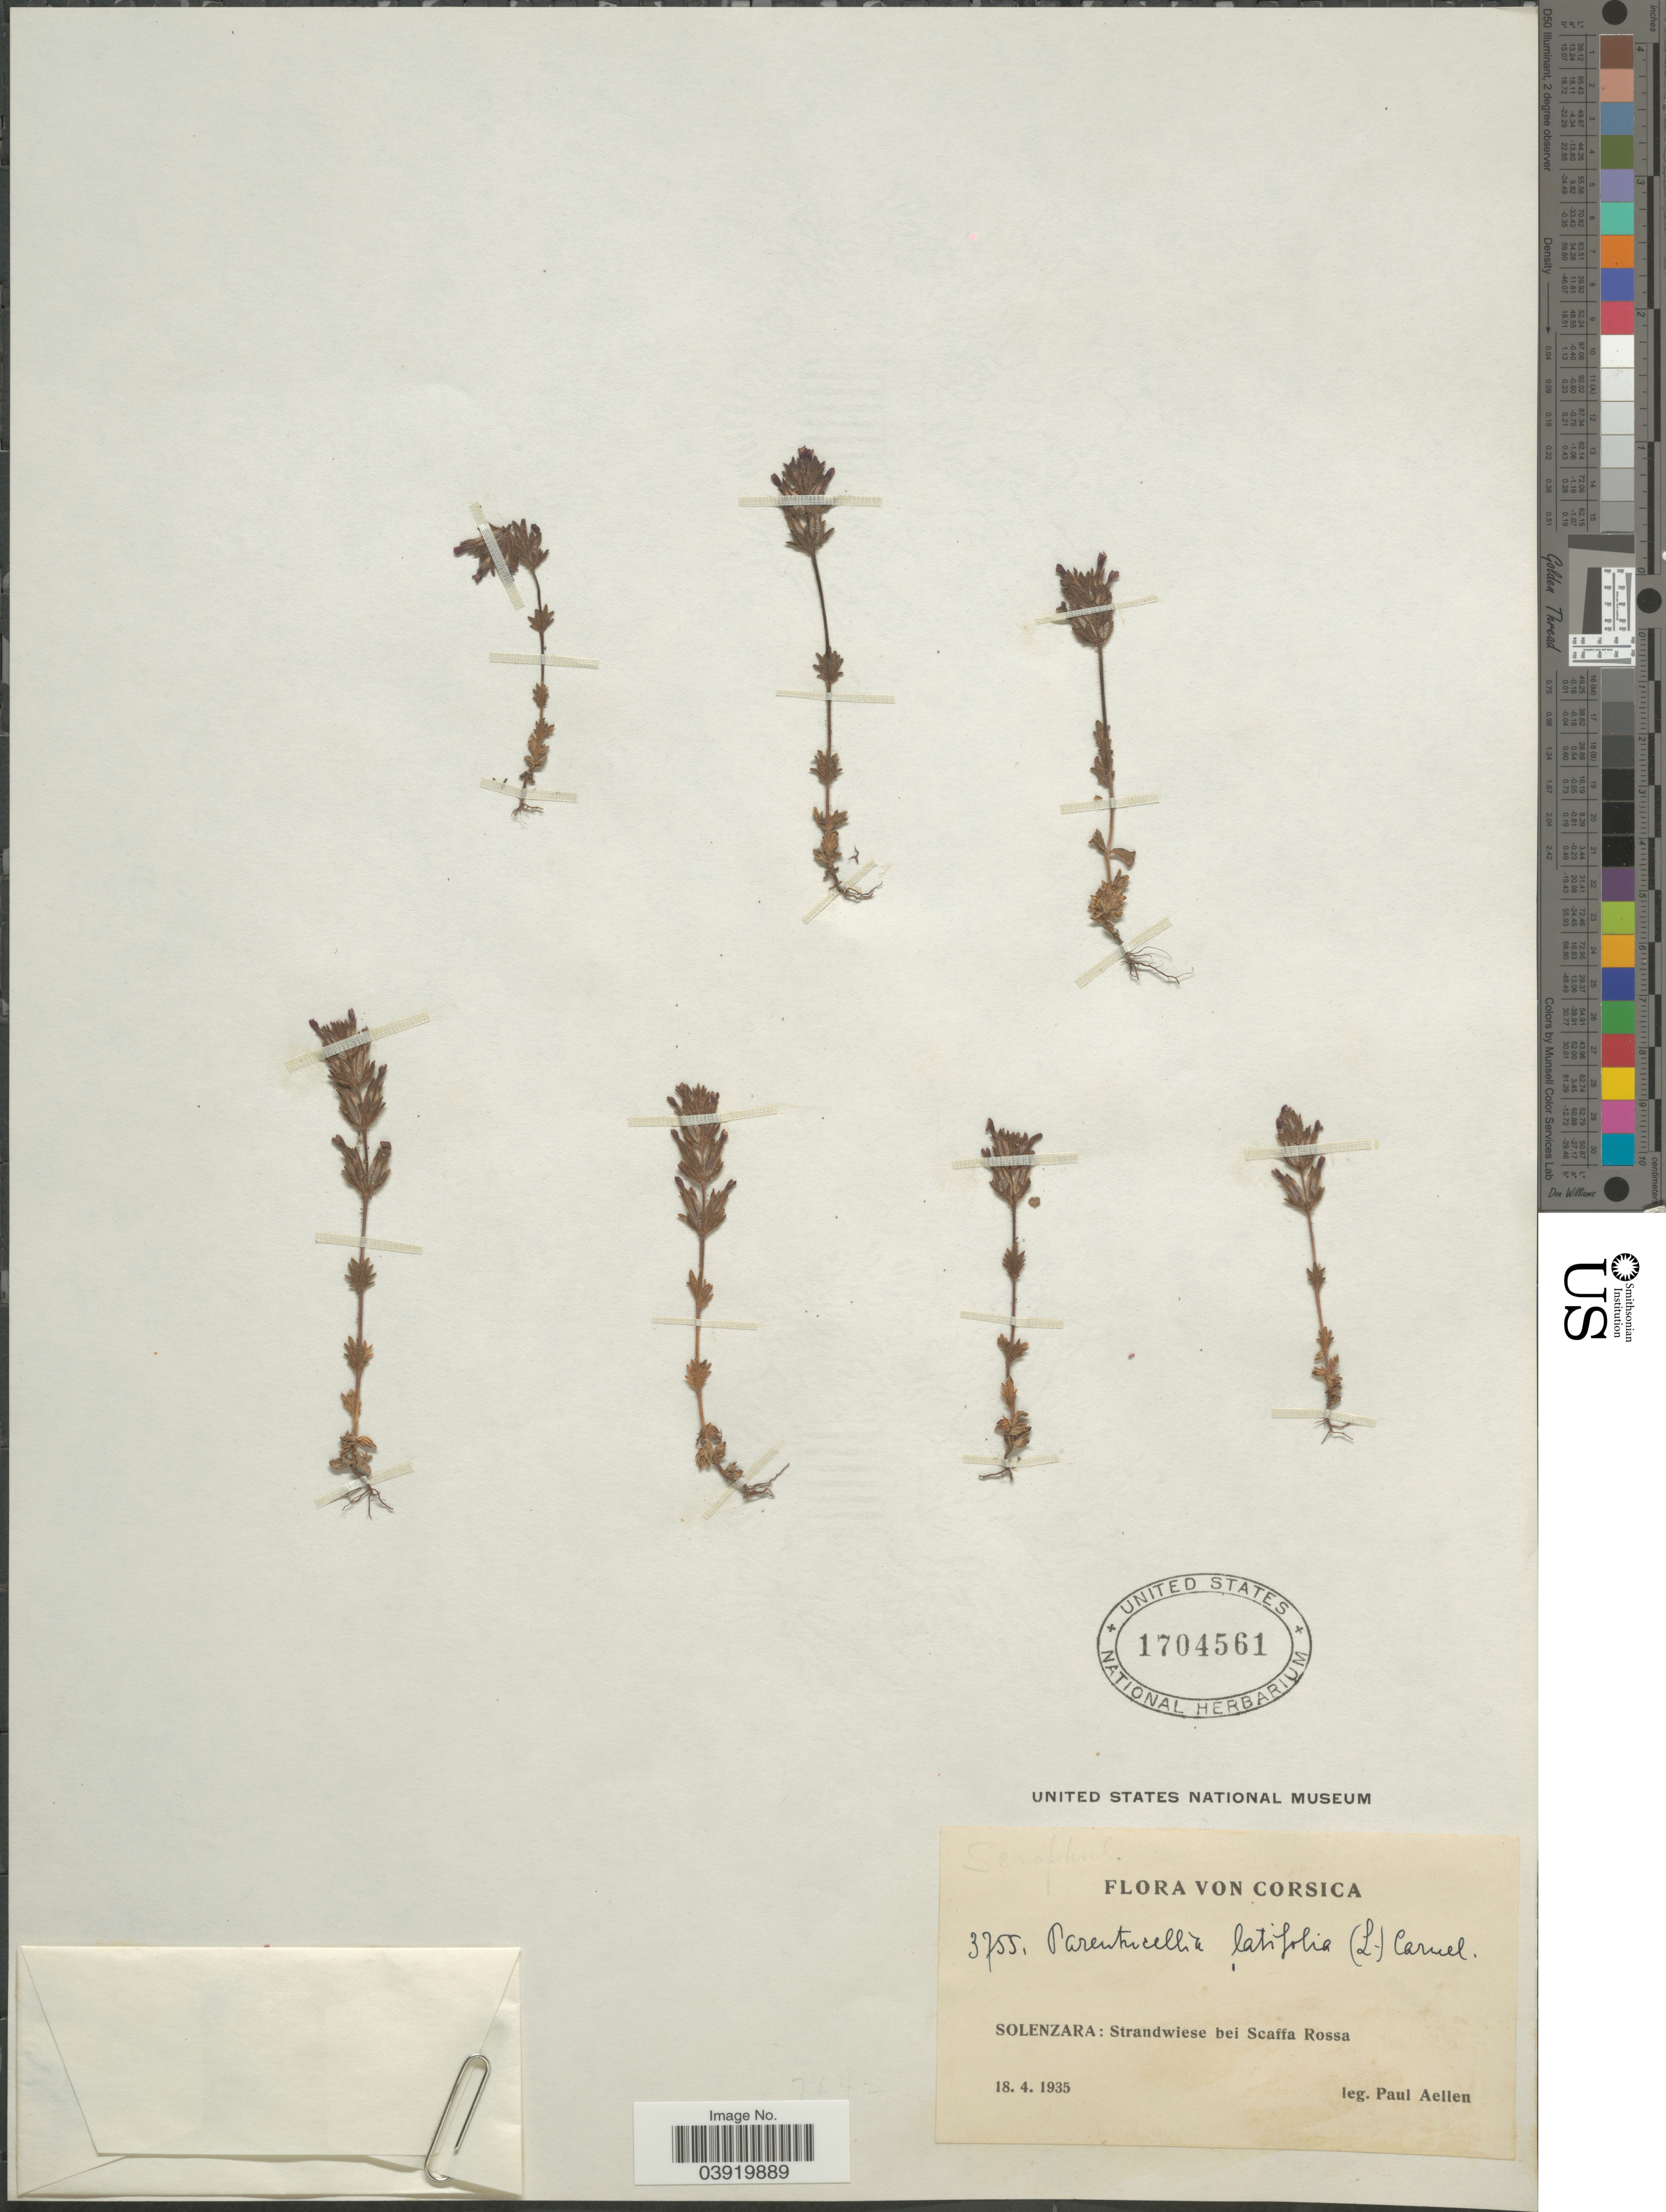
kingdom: Plantae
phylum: Tracheophyta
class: Magnoliopsida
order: Lamiales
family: Orobanchaceae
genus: Parentucellia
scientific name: Parentucellia latifolia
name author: (L.) Caruel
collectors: P. Aellen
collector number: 3755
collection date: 1935-04-18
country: France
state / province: Corsica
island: Corse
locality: Solenzara: Strandwiese bei Scaffa Rossa.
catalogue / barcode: US 1704561